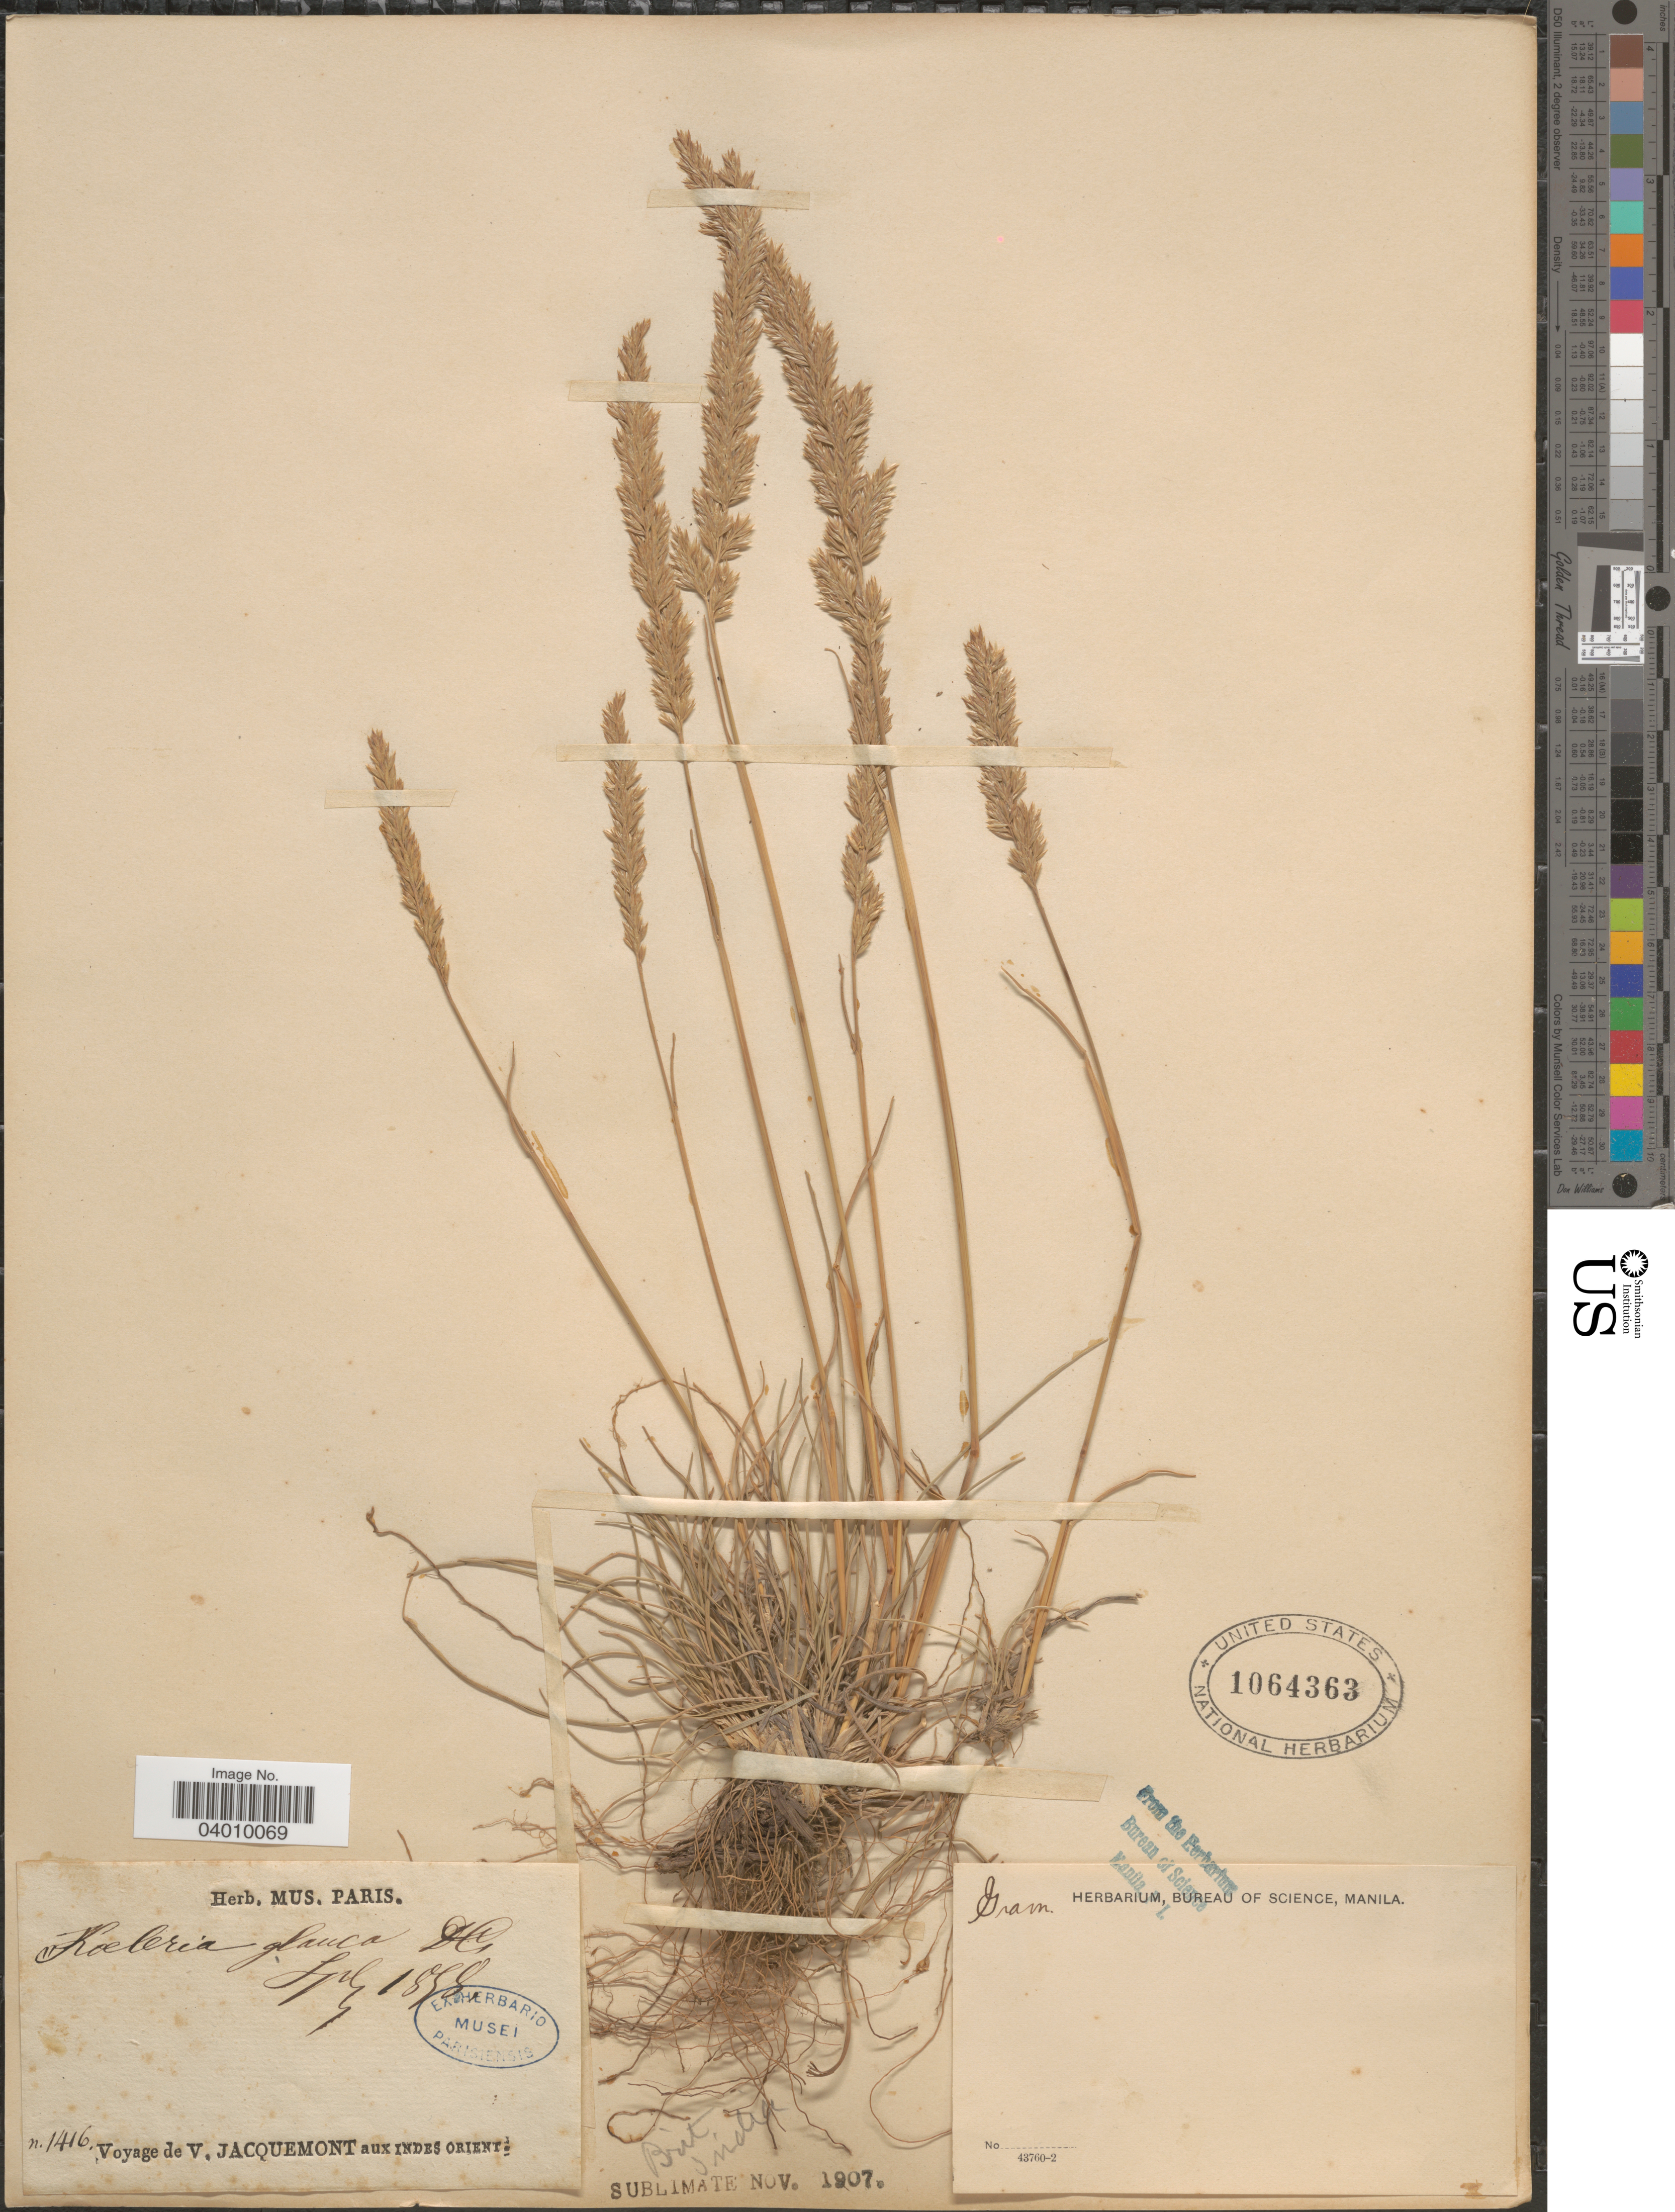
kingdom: Plantae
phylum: Tracheophyta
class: Liliopsida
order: Poales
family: Poaceae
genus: Koeleria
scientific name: Koeleria glauca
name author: (Spreng.) DC.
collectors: V. Jacquemont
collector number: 1416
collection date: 1858-07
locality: Aux Indes Orient: Brit. India.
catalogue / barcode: US 1064363